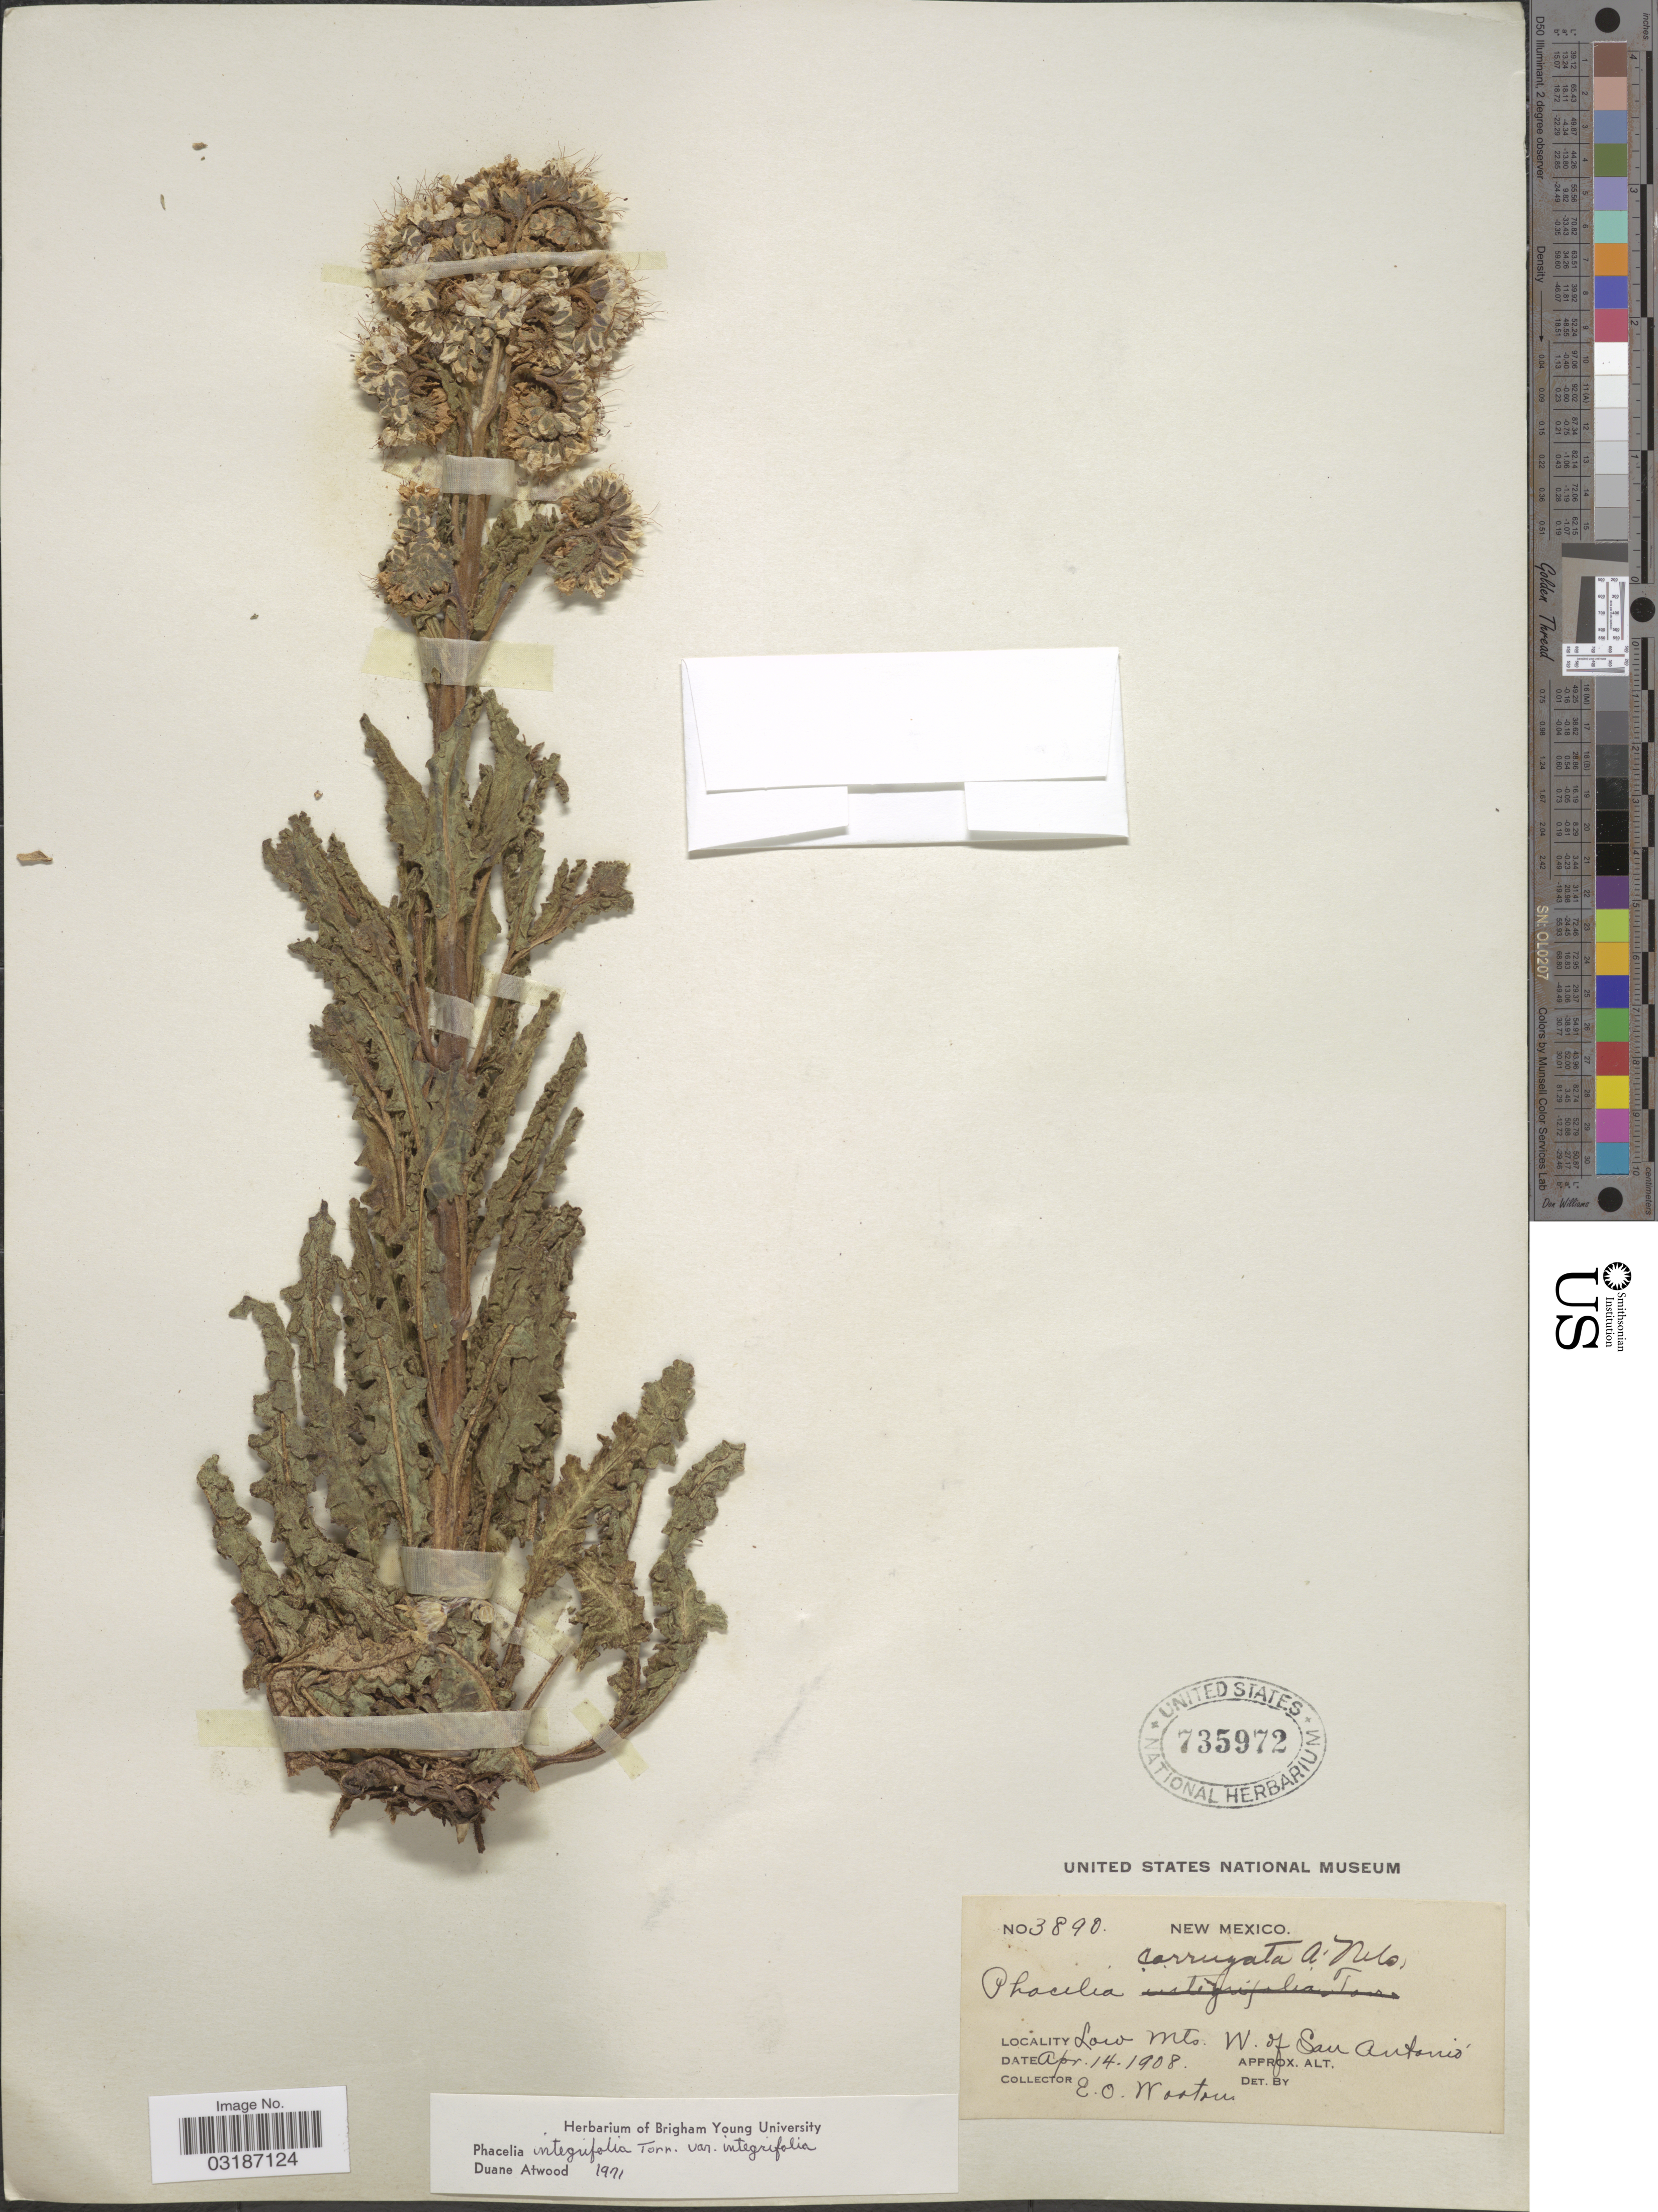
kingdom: Plantae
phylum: Tracheophyta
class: Magnoliopsida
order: Boraginales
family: Hydrophyllaceae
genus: Phacelia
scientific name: Phacelia integrifolia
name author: Torr.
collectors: E. O. Wooton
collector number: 3890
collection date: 1908-04-14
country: United States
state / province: New Mexico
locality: Low Mts. W. of San Antonio.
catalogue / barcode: US 735972